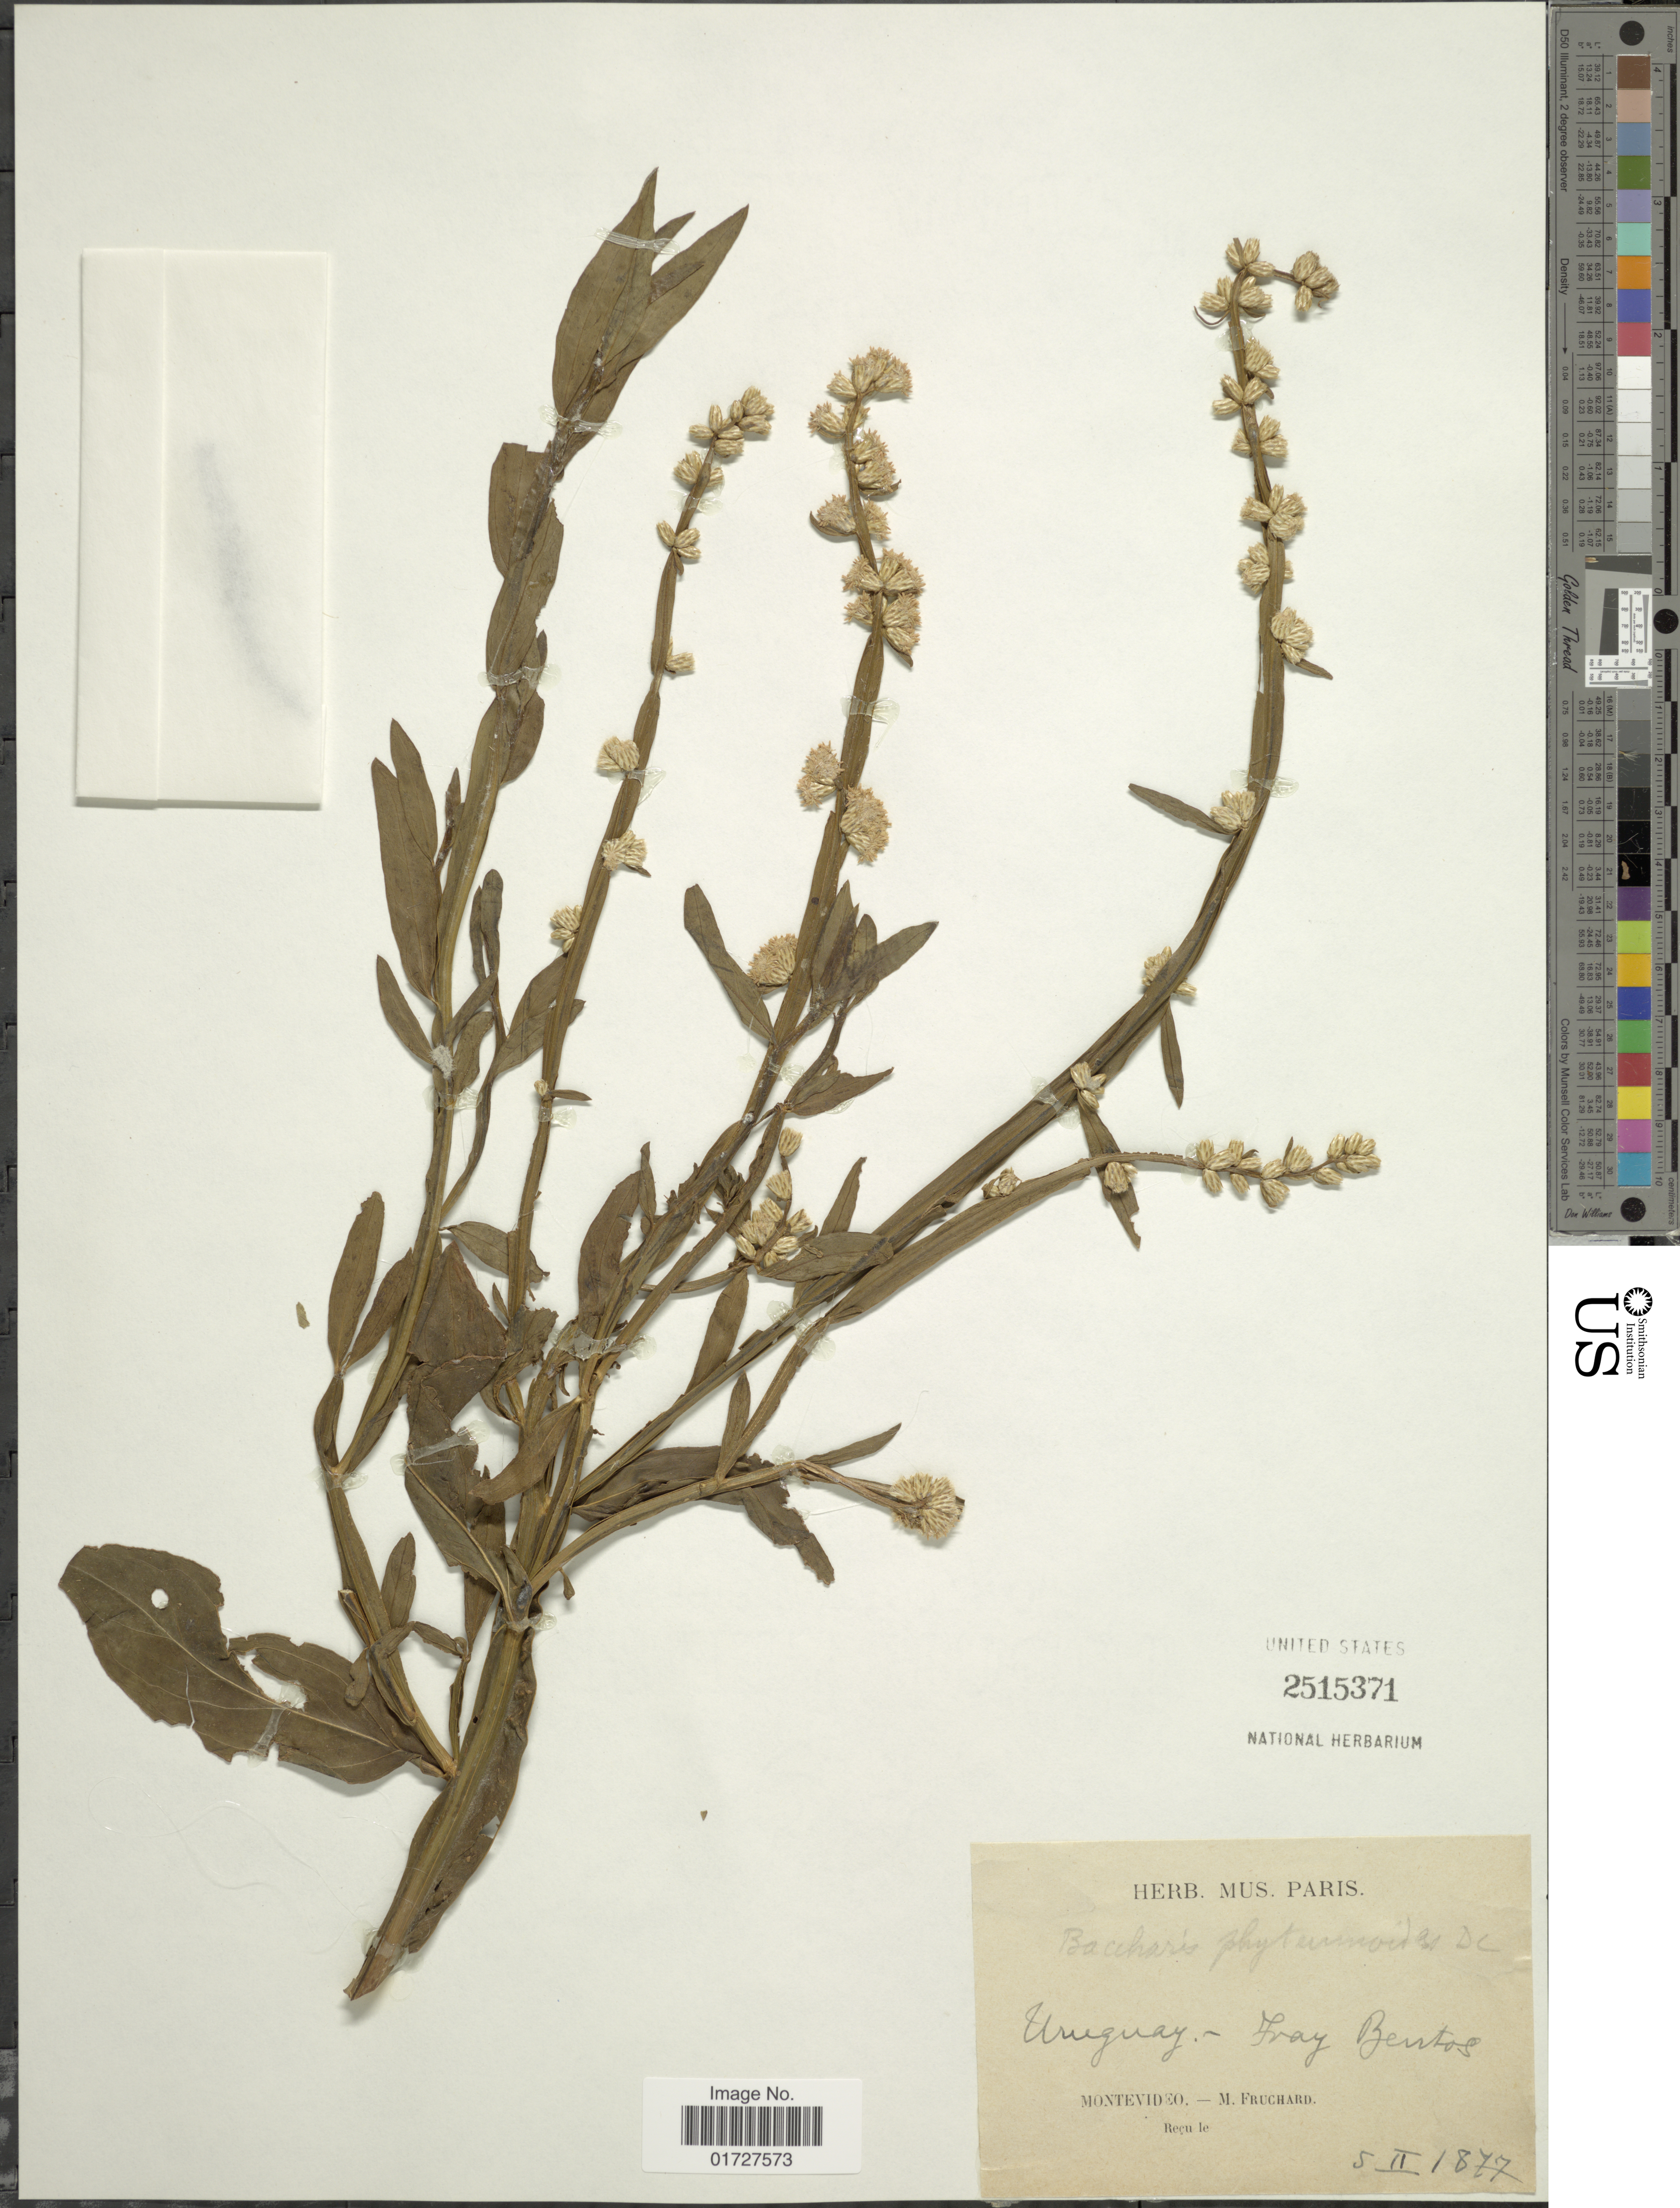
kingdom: Plantae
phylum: Tracheophyta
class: Magnoliopsida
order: Asterales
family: Asteraceae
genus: Baccharis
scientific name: Baccharis phyteumoides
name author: (Less.) DC.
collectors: M. Fruchard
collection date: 1877-02-05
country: Uruguay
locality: Fray Bentos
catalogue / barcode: US 2515371